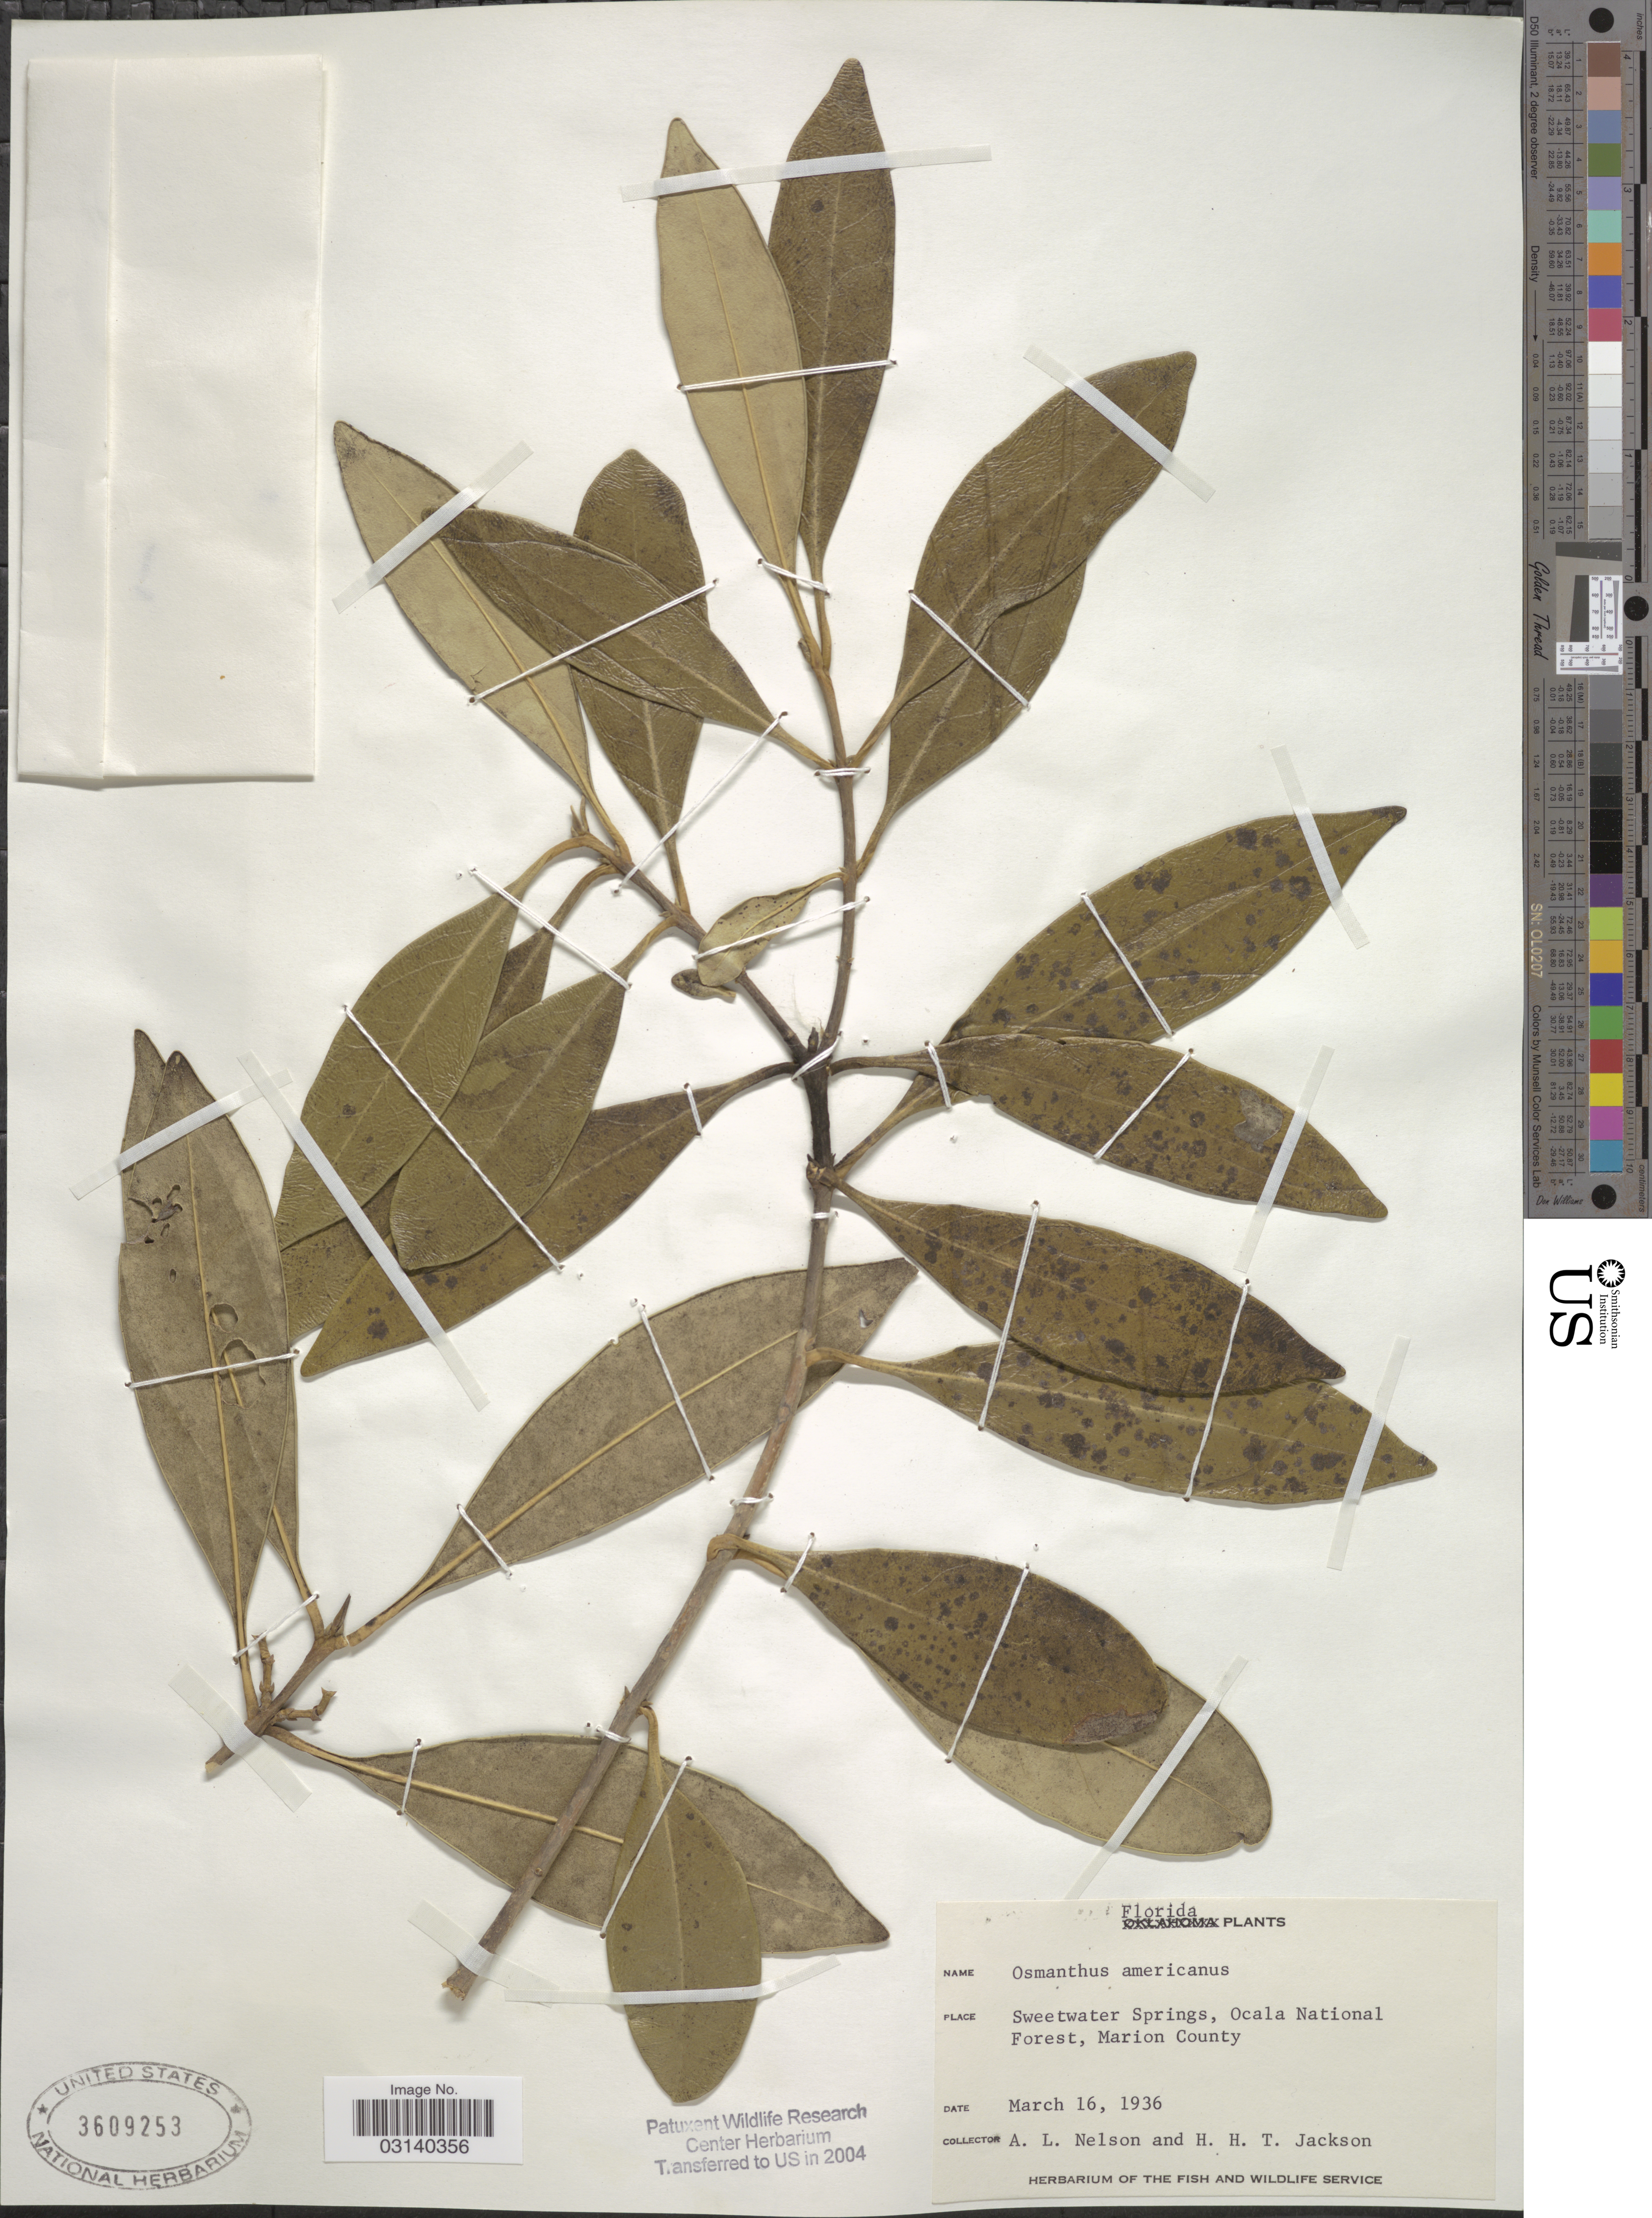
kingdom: Plantae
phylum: Tracheophyta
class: Magnoliopsida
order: Lamiales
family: Oleaceae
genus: Osmanthus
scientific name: Osmanthus americanus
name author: (L.) A. Gray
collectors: A. L. Nelson & H. Jackson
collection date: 1936-03-16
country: United States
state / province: Florida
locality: Sweetwater Springs, Ocala National Forest, Marion County.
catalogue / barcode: US 3609253